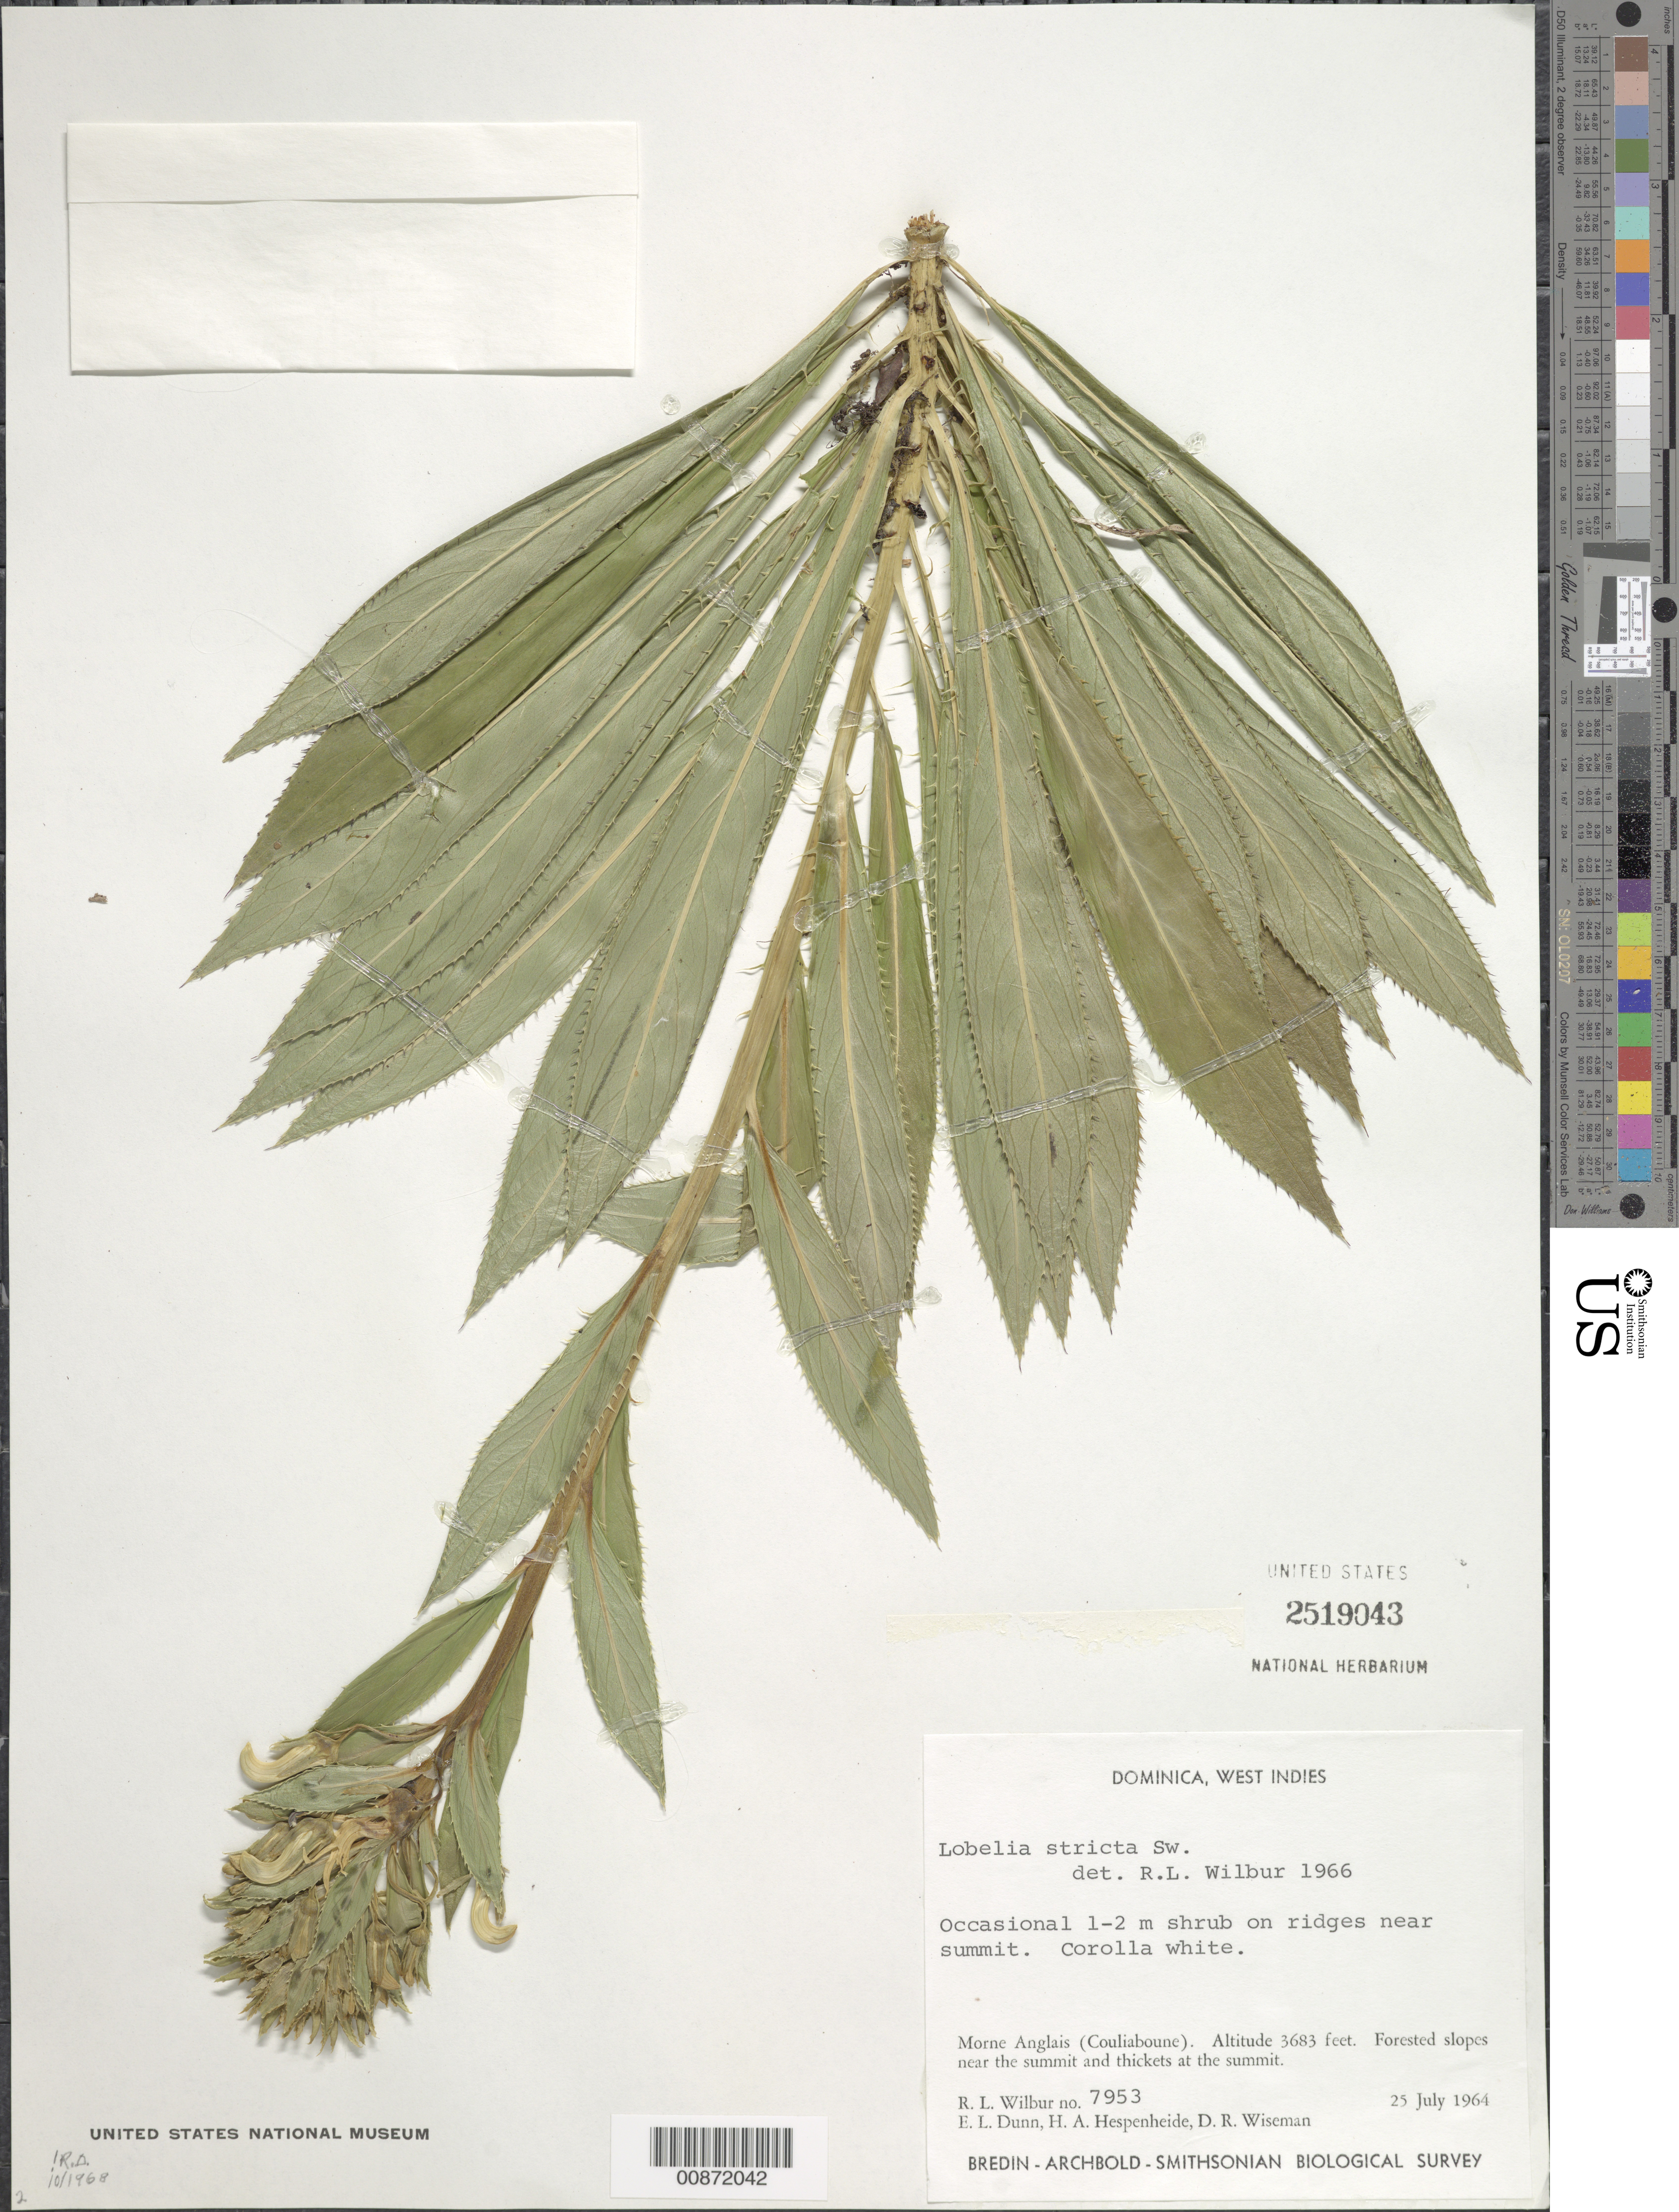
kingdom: Plantae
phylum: Tracheophyta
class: Magnoliopsida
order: Asterales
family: Campanulaceae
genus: Lobelia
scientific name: Lobelia stricta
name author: Sw.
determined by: Wilbur, R. L.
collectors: R. L. Wilbur, E. Dunn, H. A. Hespenheide & D. R. Wiseman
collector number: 7953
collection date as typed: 25 Jul 1964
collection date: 1964-07-25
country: Dominica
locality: Morne Anglais (Couliaboune)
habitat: Forested slopes/ridges near summit of morne and thickets at the summit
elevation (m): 1123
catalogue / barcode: US 2519043